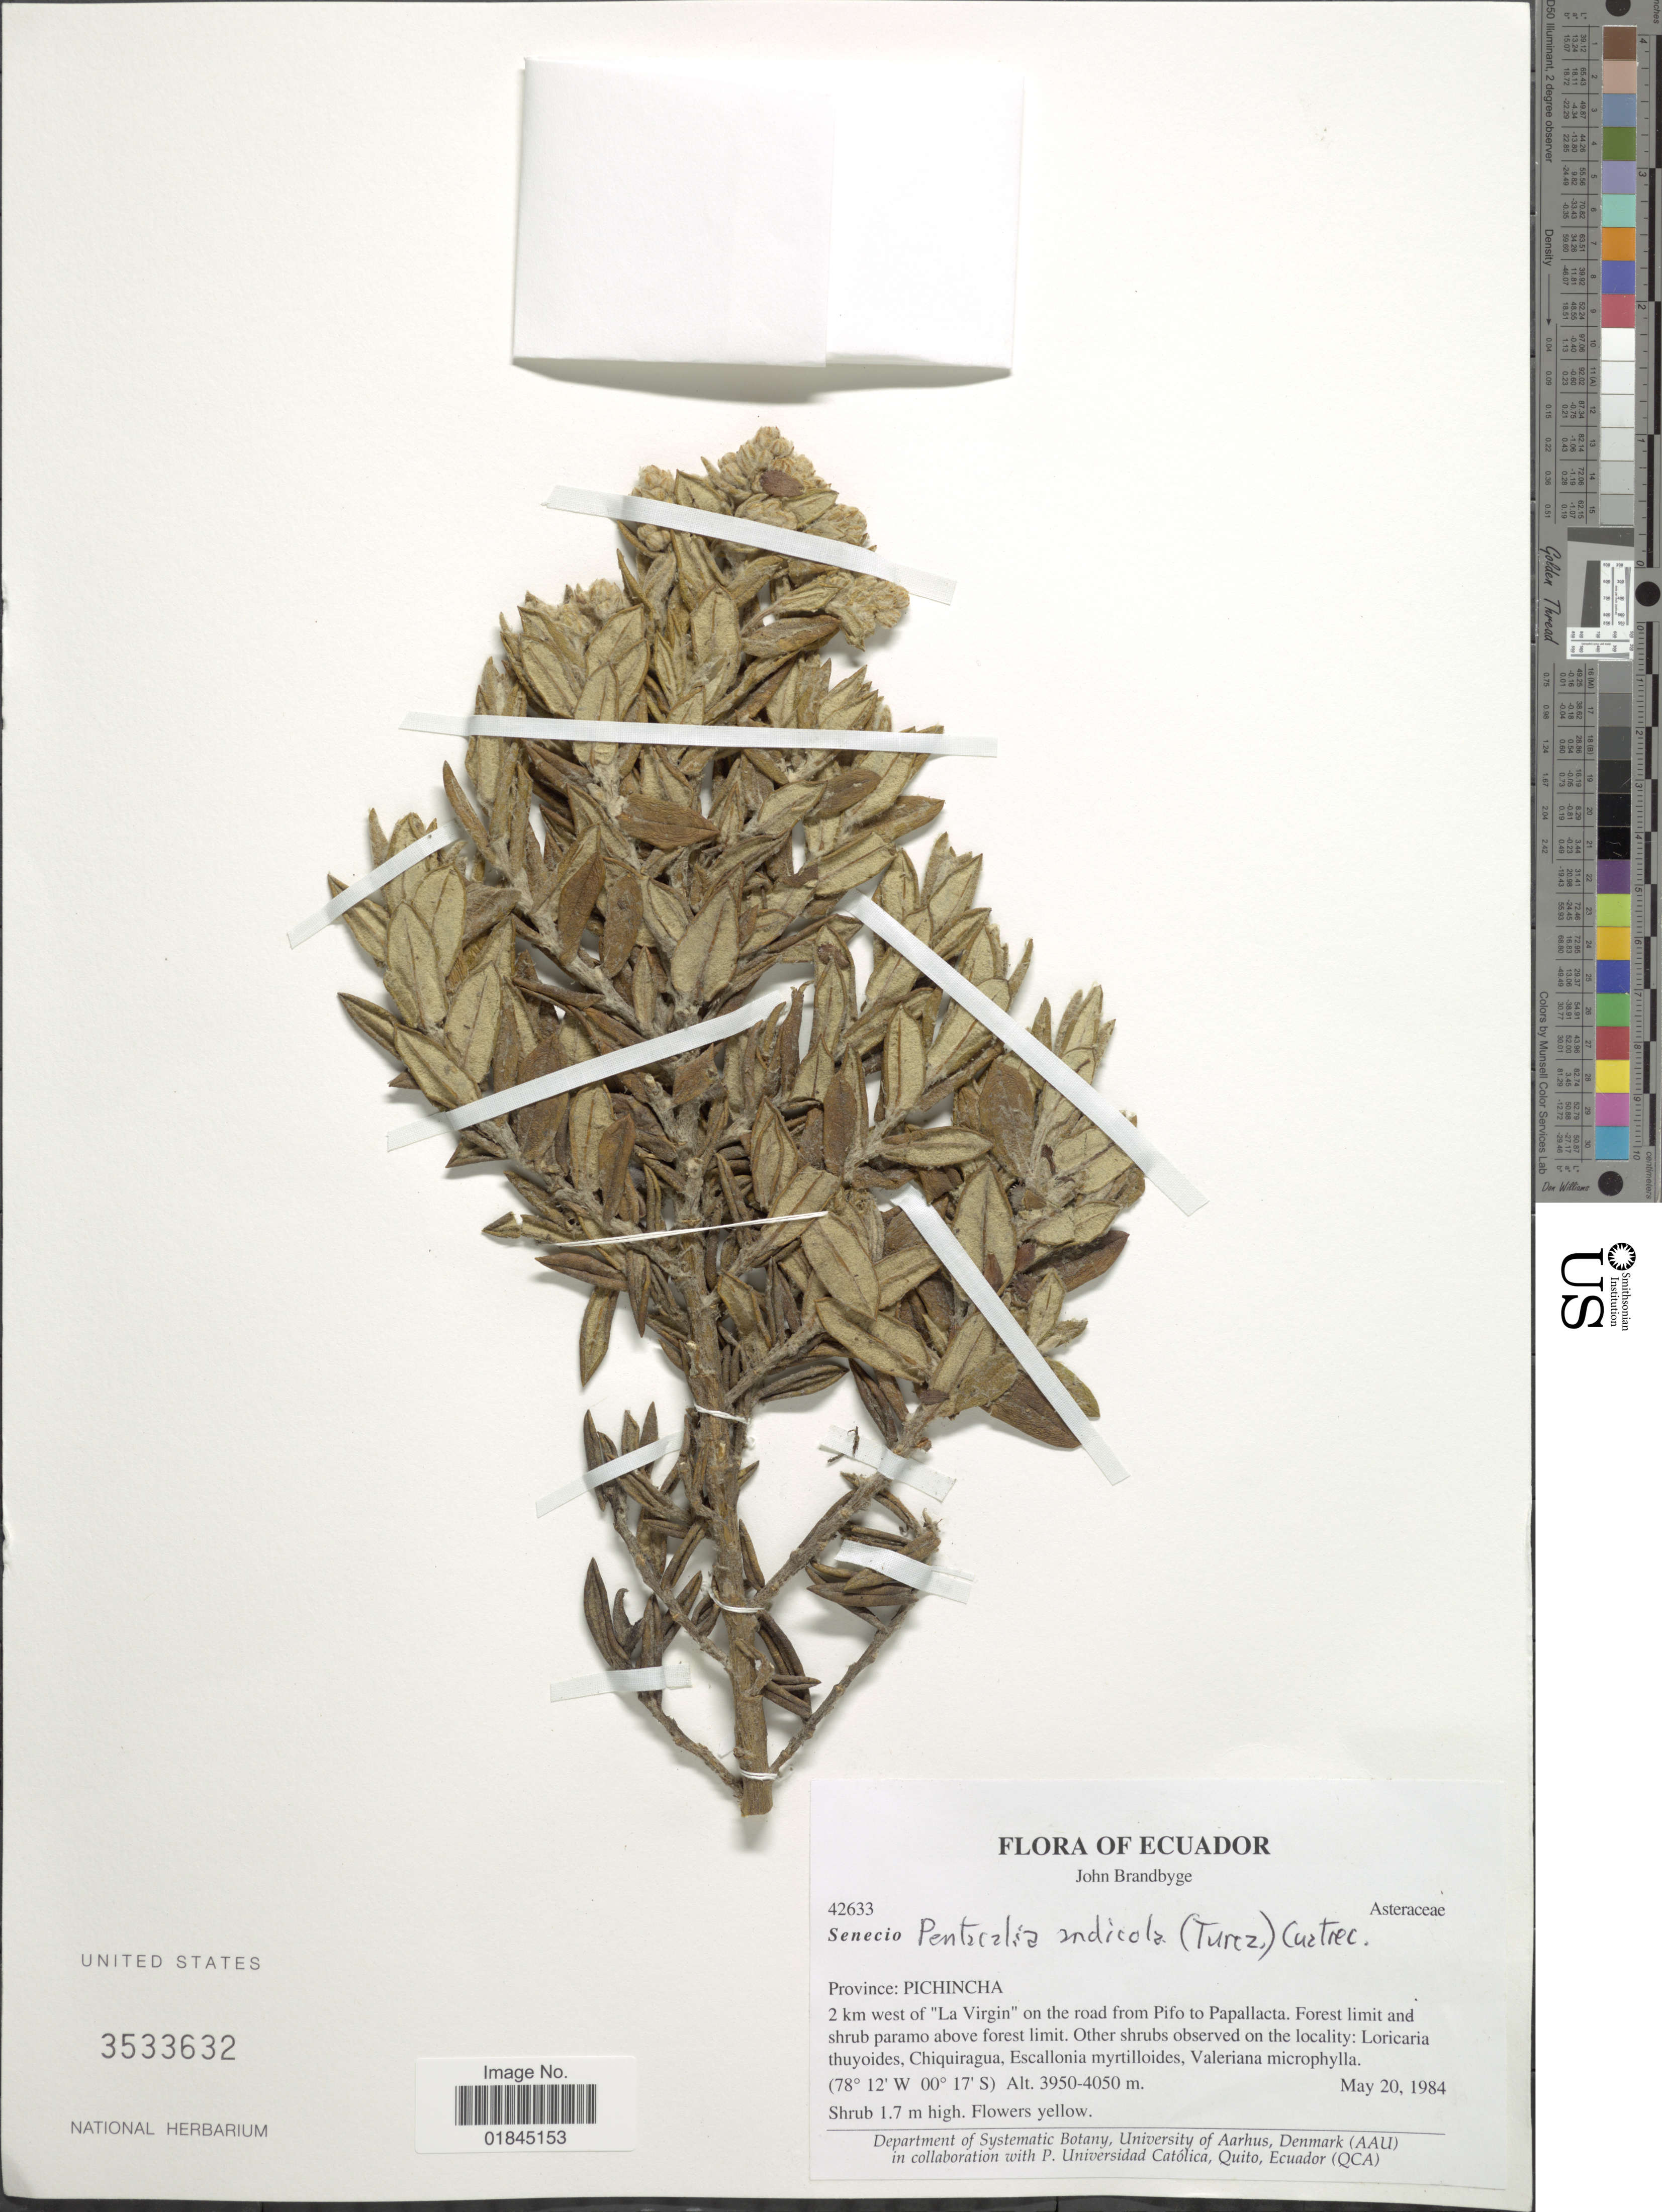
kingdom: Plantae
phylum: Tracheophyta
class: Magnoliopsida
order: Asterales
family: Asteraceae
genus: Pentacalia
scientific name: Pentacalia andicola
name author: (Turcz.) Cuatrec.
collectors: J. Brandbyge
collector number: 42633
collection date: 1984-05-20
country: Ecuador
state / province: Pichincha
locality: Province: Pichincha. 2 km west of "La Virgin" on the road from Pifo to Papallacta.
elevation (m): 3950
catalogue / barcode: US 3533632